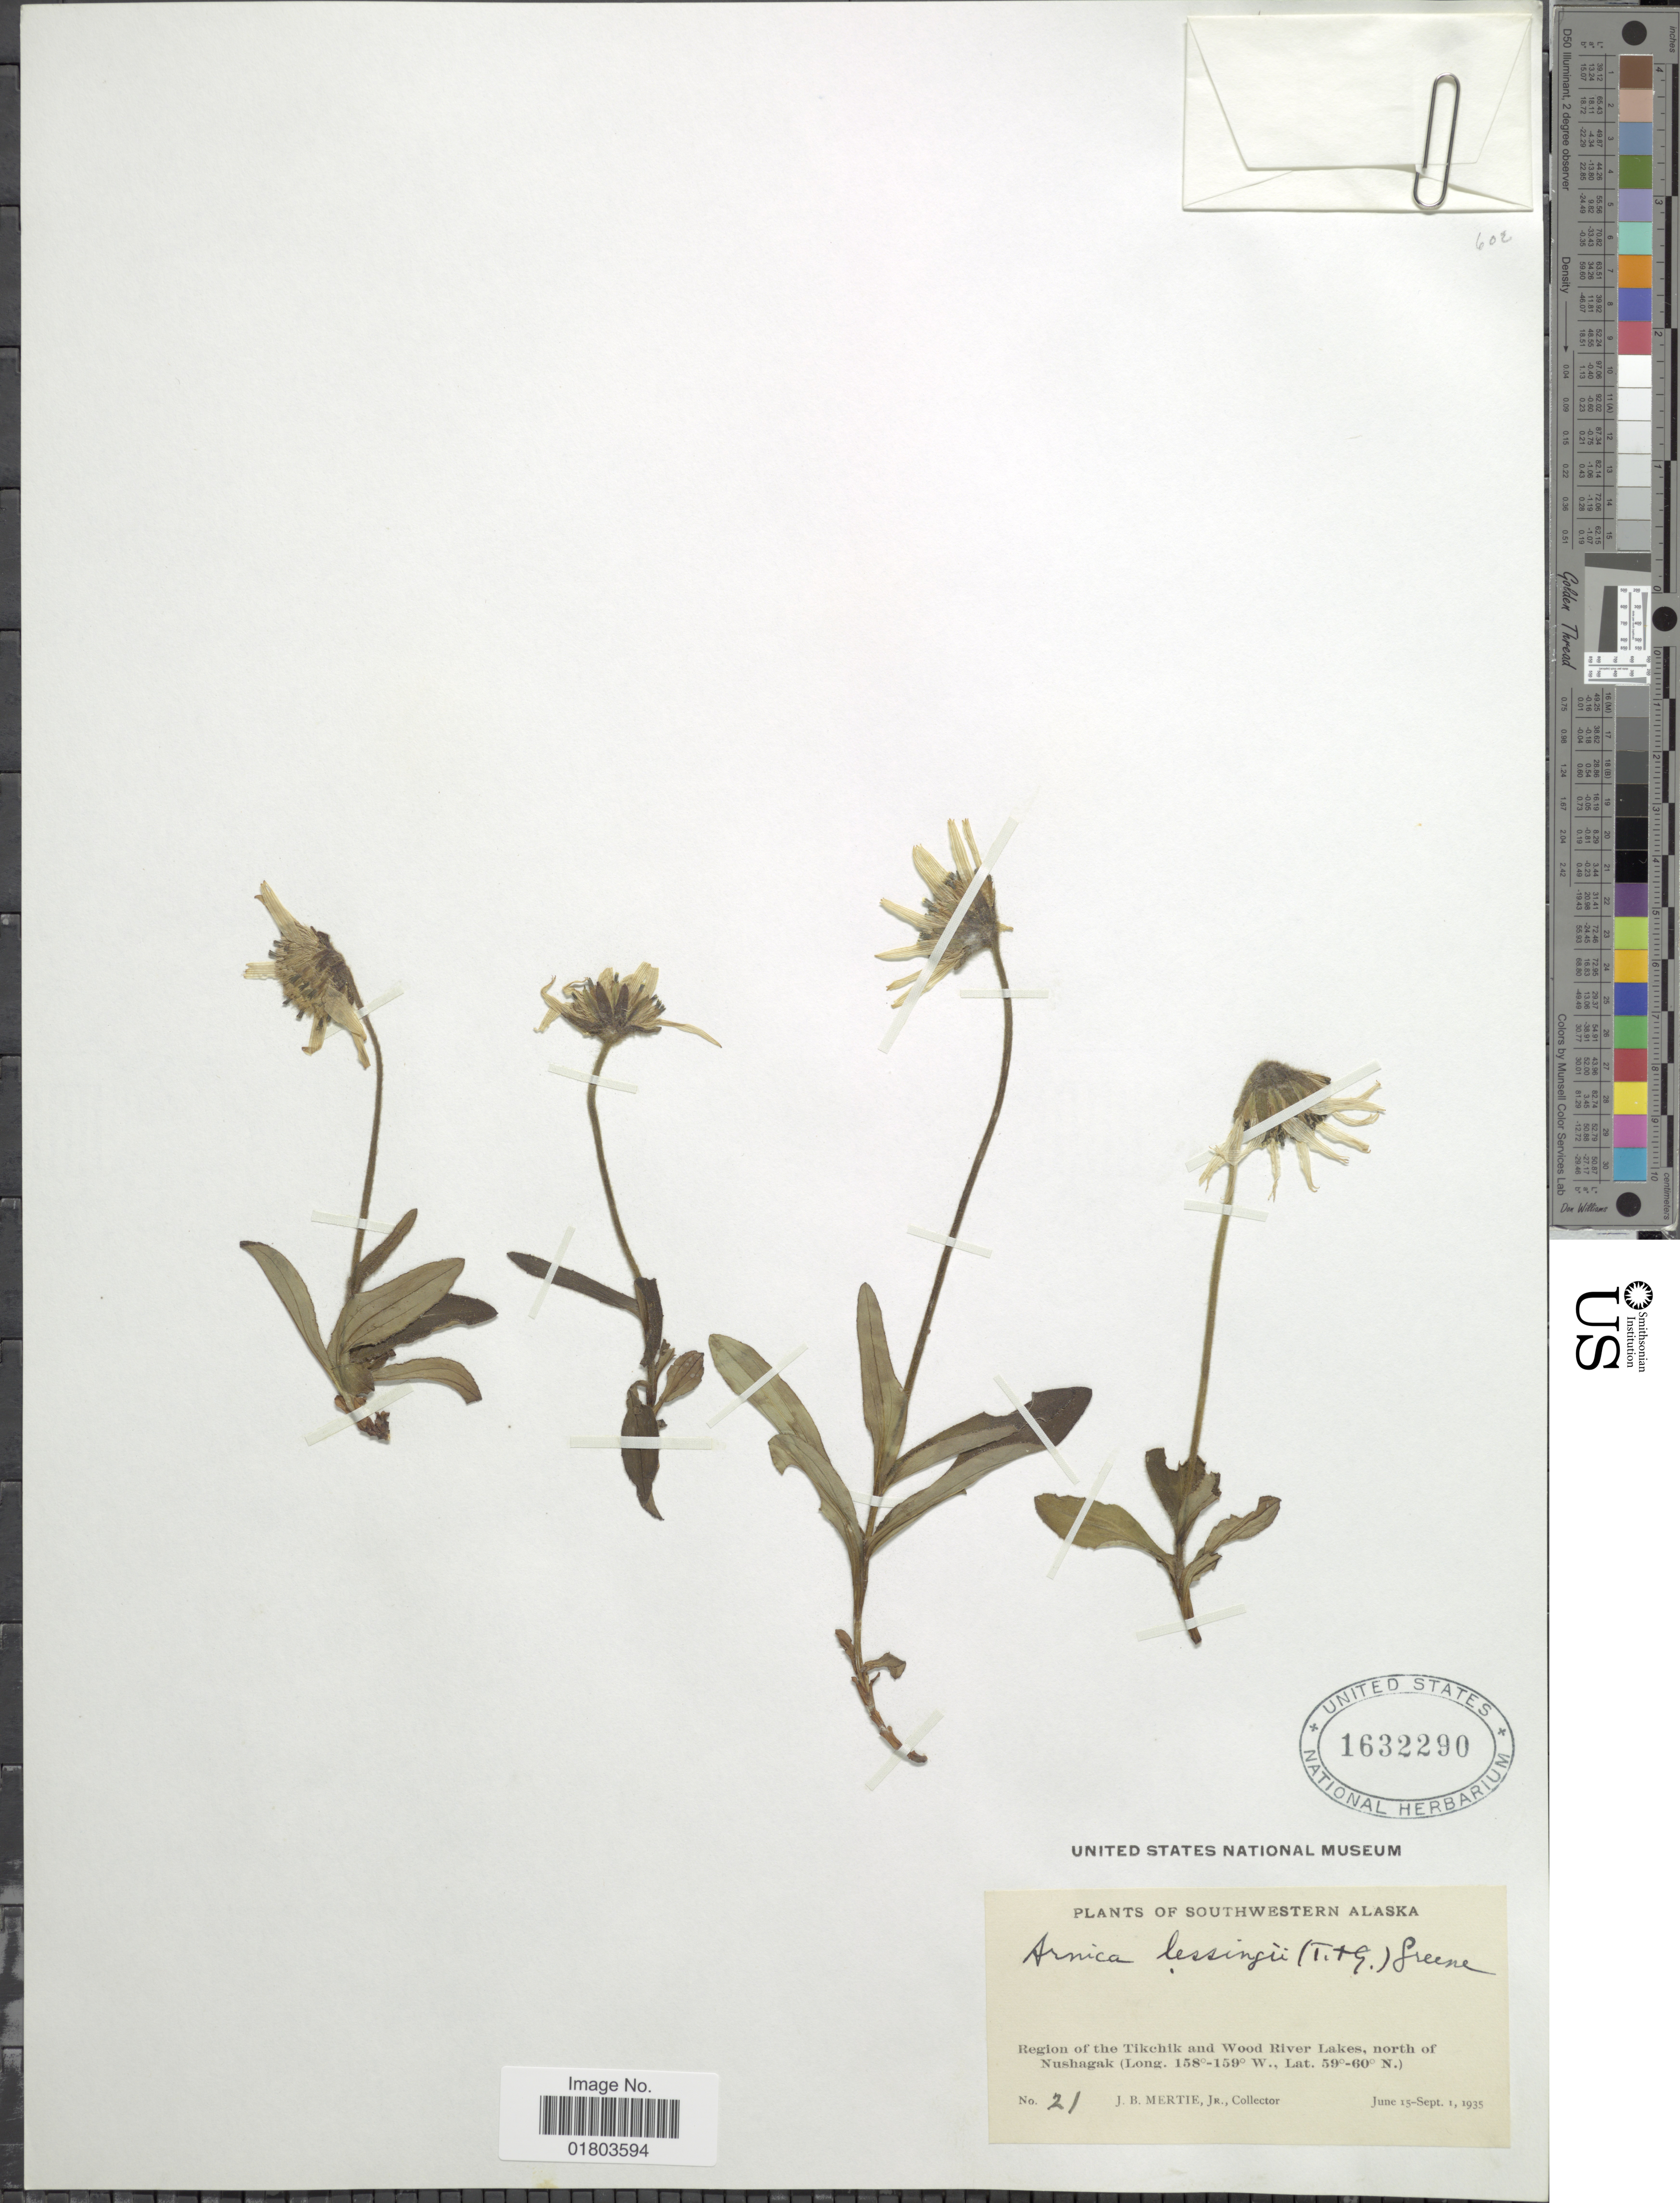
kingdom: Plantae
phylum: Tracheophyta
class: Magnoliopsida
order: Asterales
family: Asteraceae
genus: Arnica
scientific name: Arnica lessingii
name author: (Torr. & A. Gray) Greene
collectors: J. Mertie Jr.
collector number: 21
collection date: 1935-06-15/1935-09-01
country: United States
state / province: Alaska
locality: Southwestern Alaska, region of the Tikchik and Wood River Lake, north of Nushagak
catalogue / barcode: US 1632290